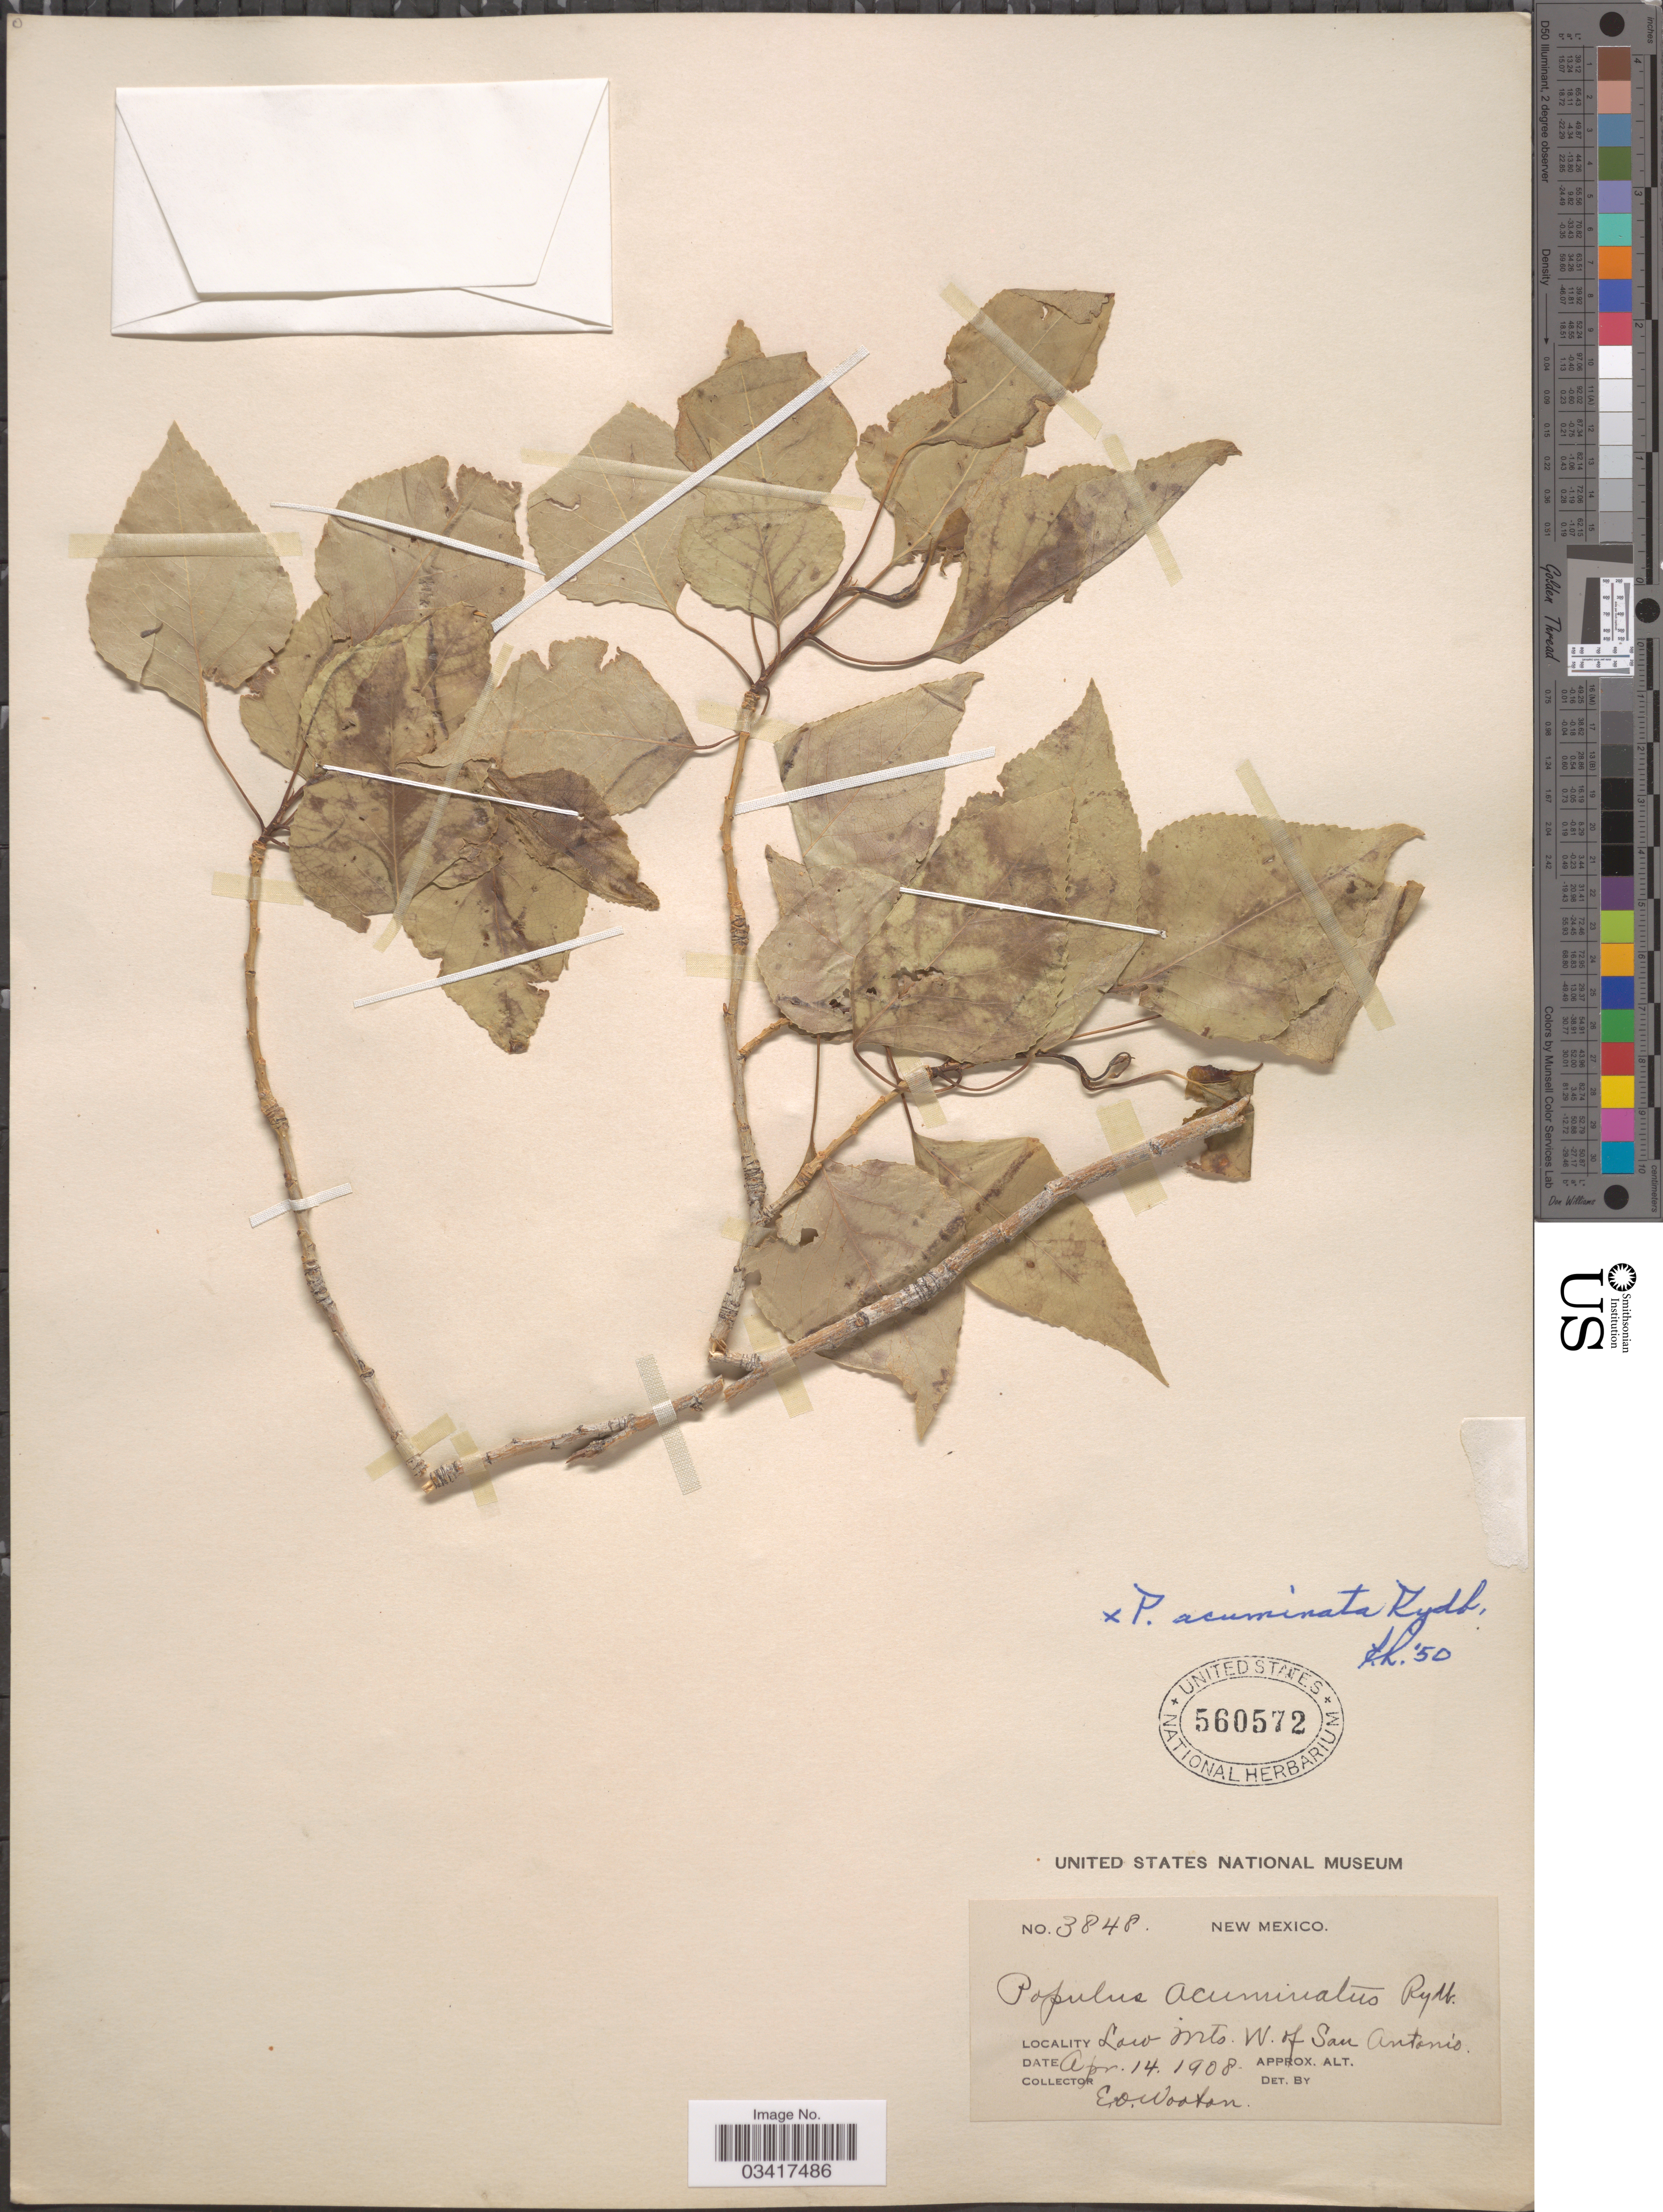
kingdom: Plantae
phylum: Tracheophyta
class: Magnoliopsida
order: Malpighiales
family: Salicaceae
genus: Populus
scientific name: Populus acuminata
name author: Rydb.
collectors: E. O. Wooton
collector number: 3848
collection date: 1908-04-14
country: United States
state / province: New Mexico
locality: Low Mts. W. of San Antonio.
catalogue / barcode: US 560572